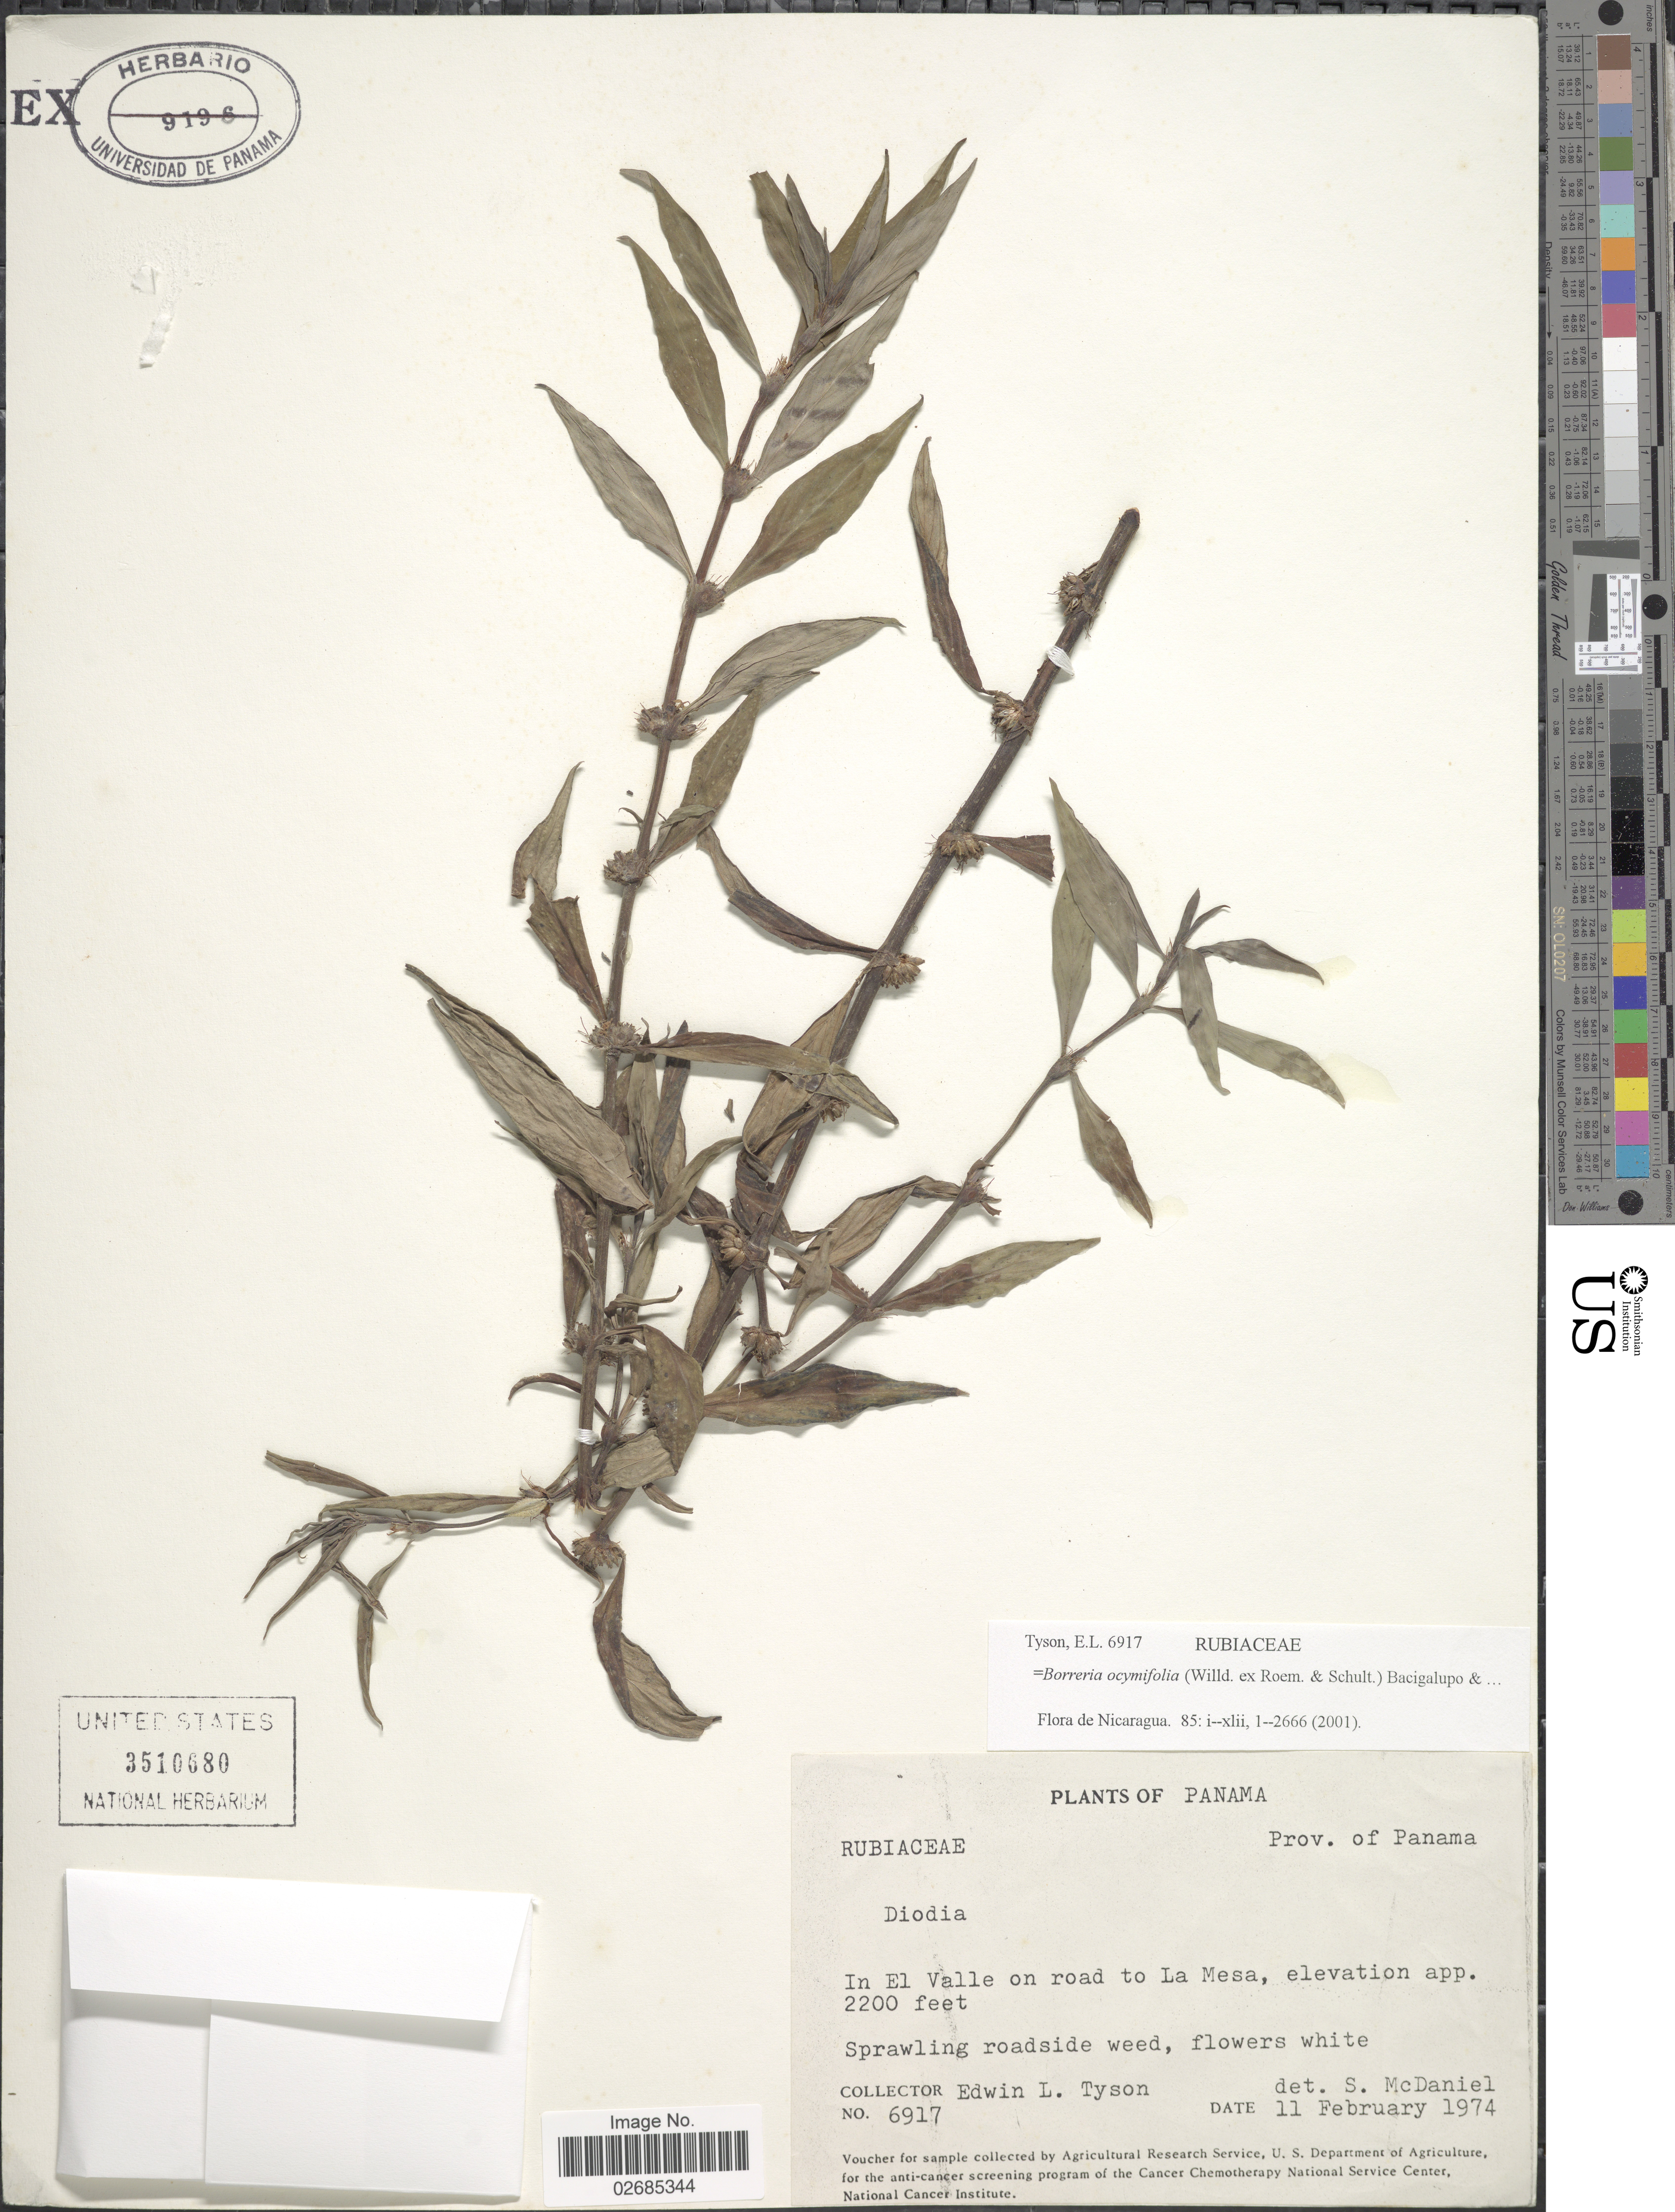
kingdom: Plantae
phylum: Tracheophyta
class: Magnoliopsida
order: Gentianales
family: Rubiaceae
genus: Hemidiodia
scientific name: Hemidiodia ocimifolia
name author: (Willd.) K. Schum.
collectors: E. L. Tyson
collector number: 6917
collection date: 1974-02-11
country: Panama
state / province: Panamá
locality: In El Valle on road to La Mesa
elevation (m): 671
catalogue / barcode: US 3510680